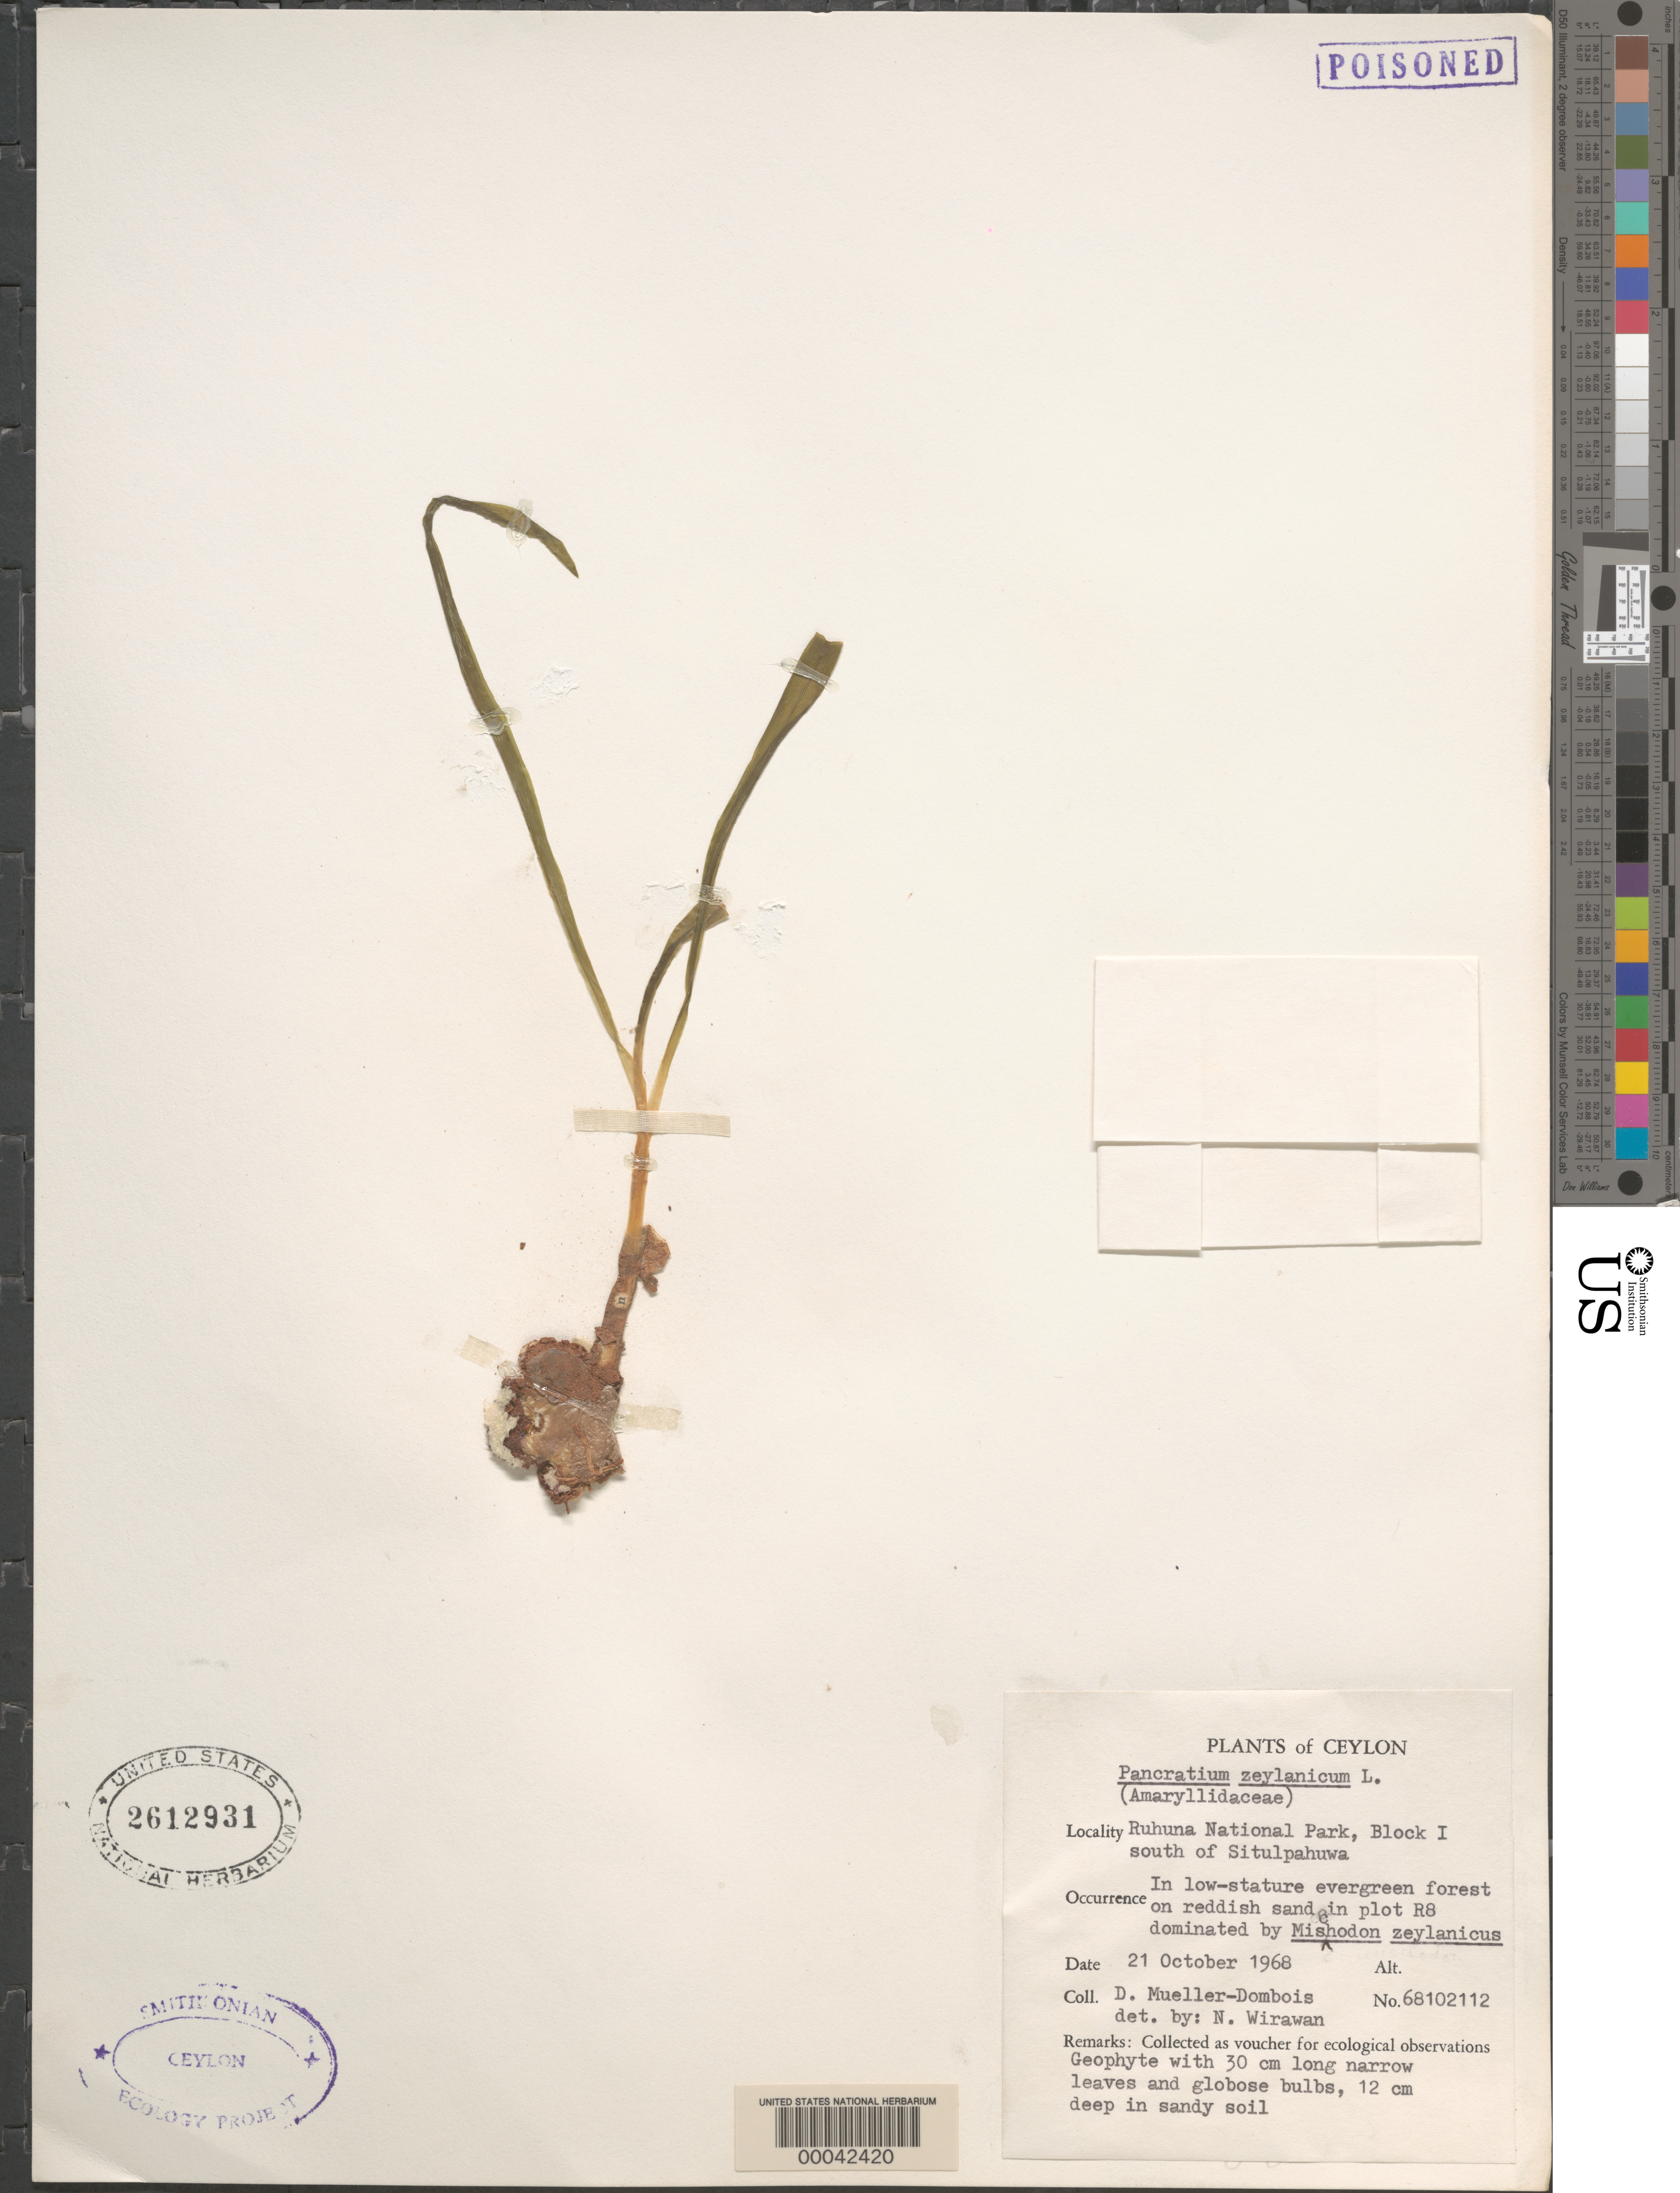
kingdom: Plantae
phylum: Tracheophyta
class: Liliopsida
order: Asparagales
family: Amaryllidaceae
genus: Pancratium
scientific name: Pancratium zeylanicum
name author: L.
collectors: D. Mueller-Dombois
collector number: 68102112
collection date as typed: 21 Oct 1968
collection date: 1968-10-21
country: Sri Lanka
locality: Ruhuna national park, block i couth of situlpahuwa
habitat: In low-stature evergreen forest on reddish sand in plot r8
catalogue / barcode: US 2612931